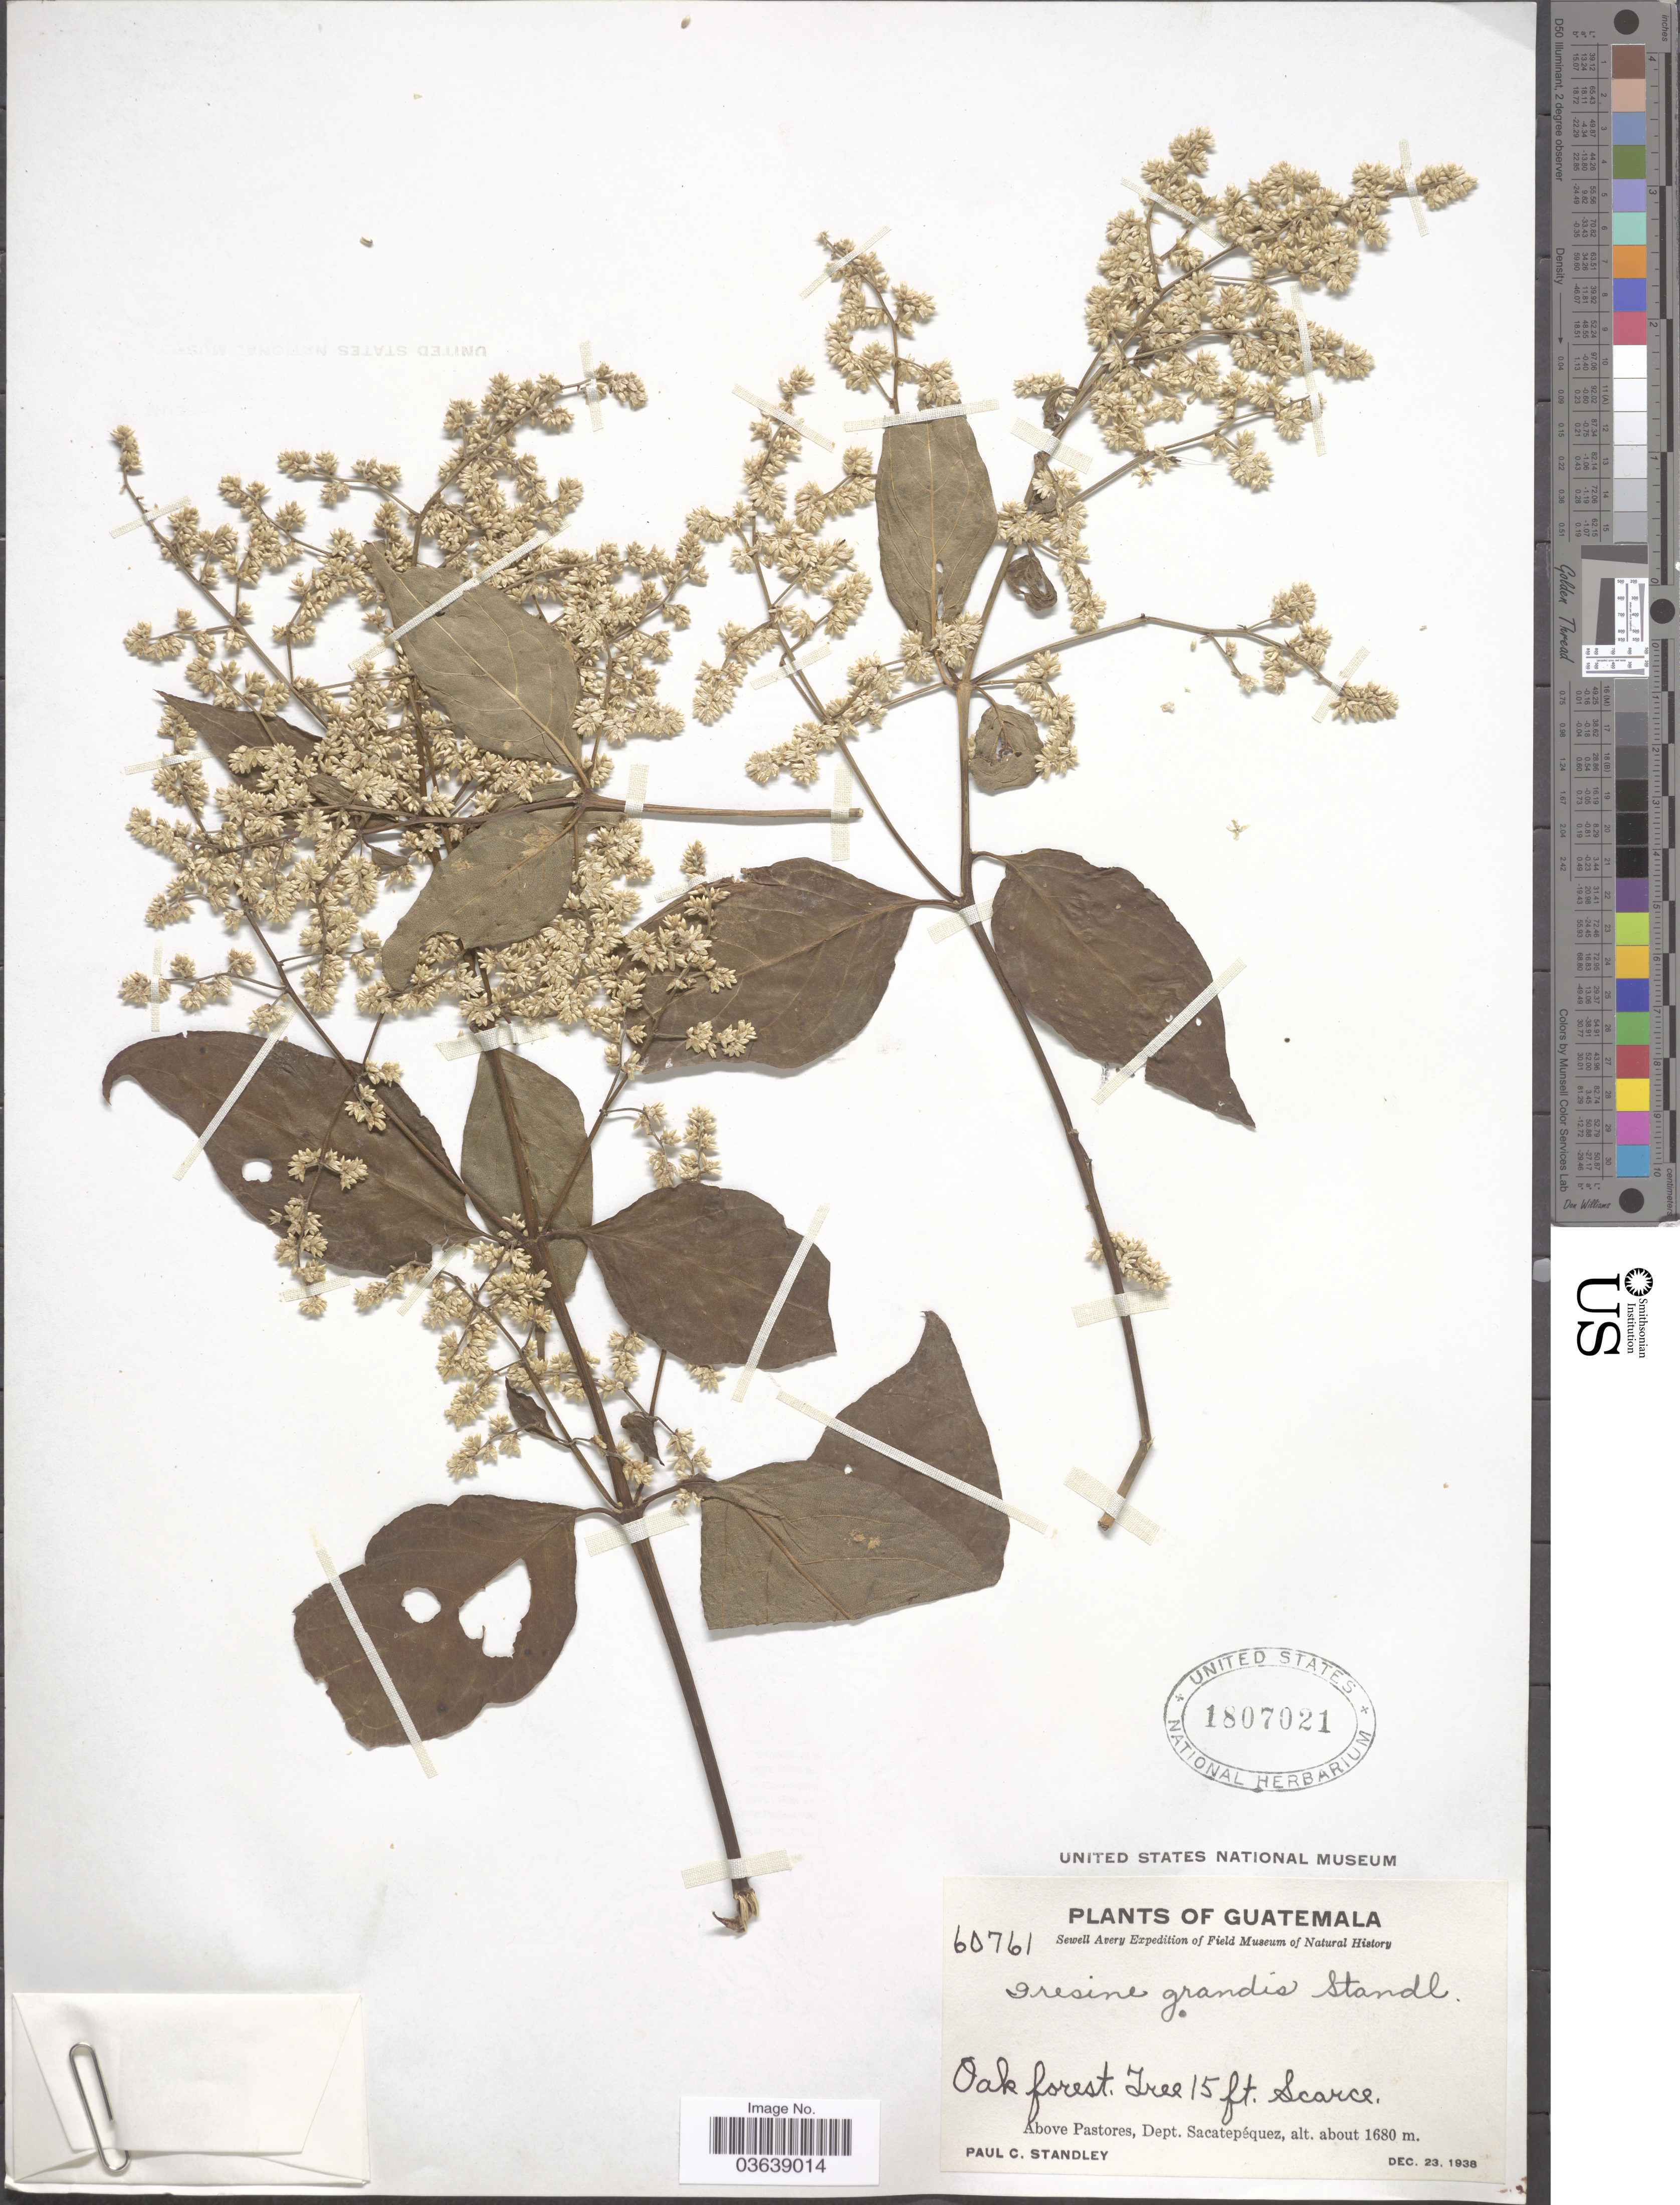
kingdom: Plantae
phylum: Tracheophyta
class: Magnoliopsida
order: Caryophyllales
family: Amaranthaceae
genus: Iresine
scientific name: Iresine grandis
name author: Standl.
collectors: P. C. Standley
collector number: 60761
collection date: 1938-12-23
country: Guatemala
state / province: Sacatepéquez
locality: Above Pastores, Dept. Sacatepéquez.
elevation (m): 1680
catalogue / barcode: US 1807021